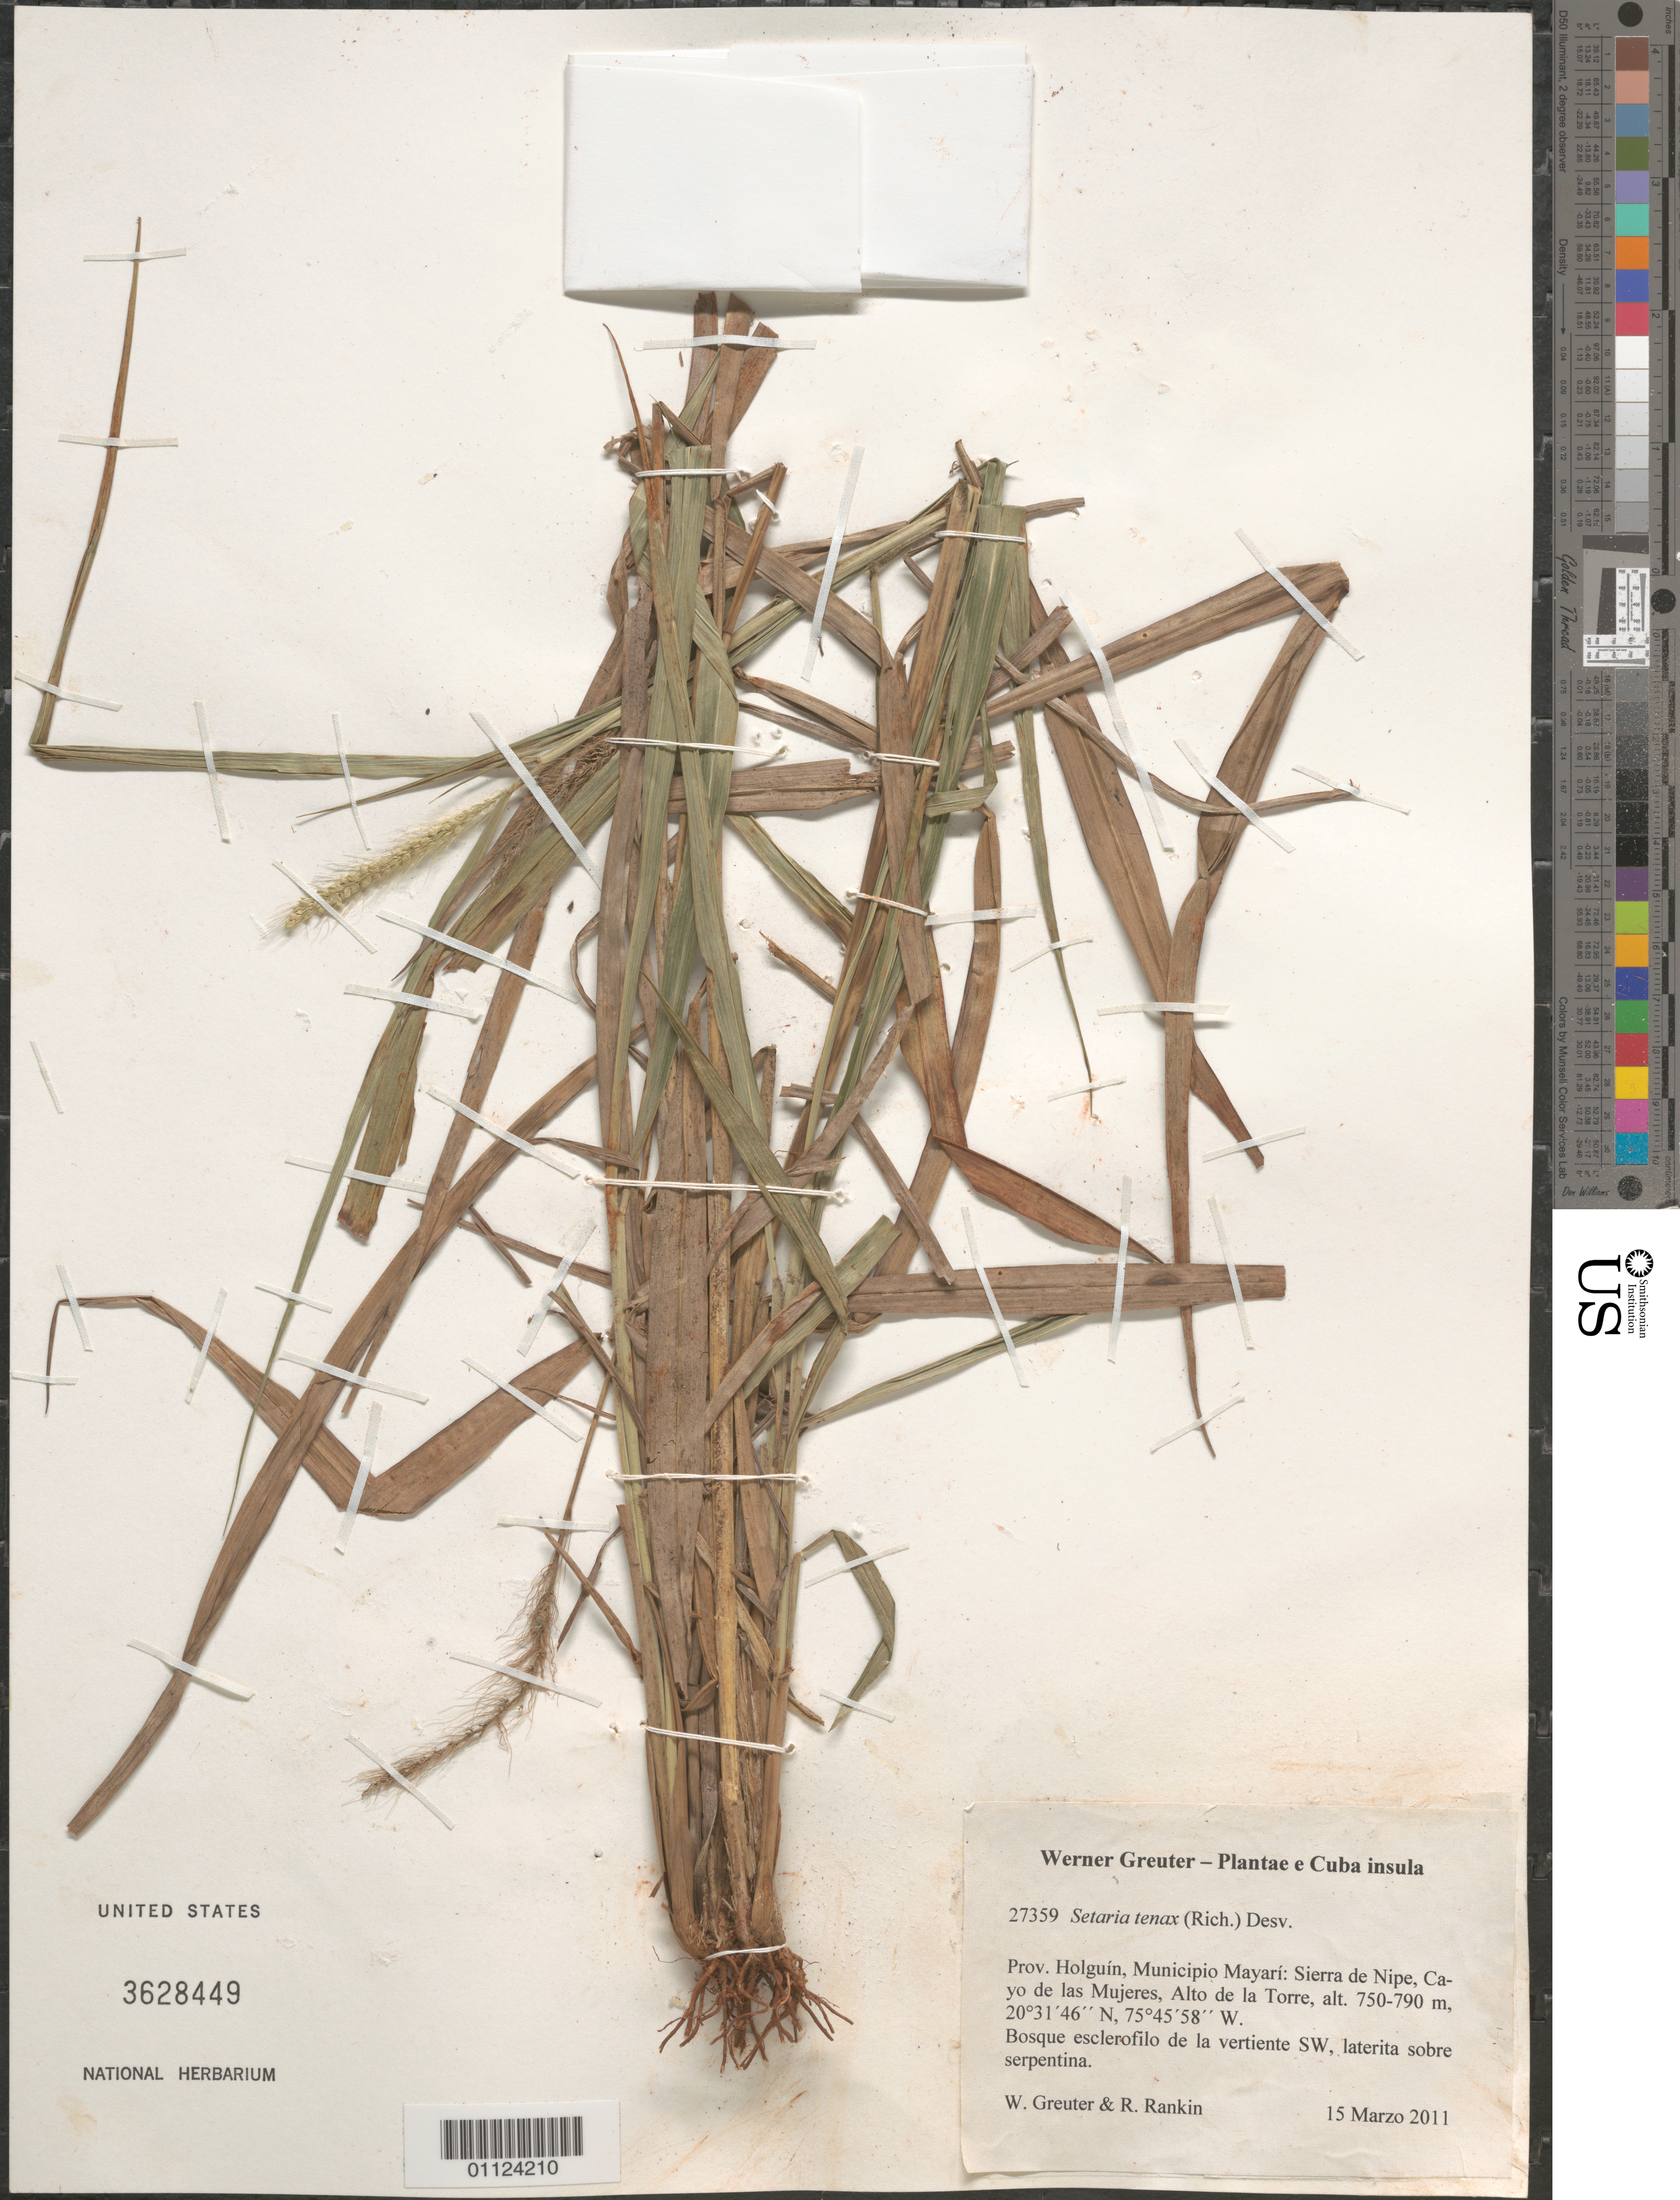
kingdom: Plantae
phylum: Tracheophyta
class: Liliopsida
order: Poales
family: Poaceae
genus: Setaria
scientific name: Setaria tenax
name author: (Rich.) Desv.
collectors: W. Greuter & R. Rankin Rodriguez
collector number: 27359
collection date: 2011-03-15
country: Cuba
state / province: Holguín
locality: Municipio Mayarí, Sierra de Nipe, Cayo de las Mujeres, Alto de la Torre.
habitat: Bosque esclerofilo de la vertiente SW, laterita sobre serpentina.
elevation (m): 750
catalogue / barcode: US 3628449